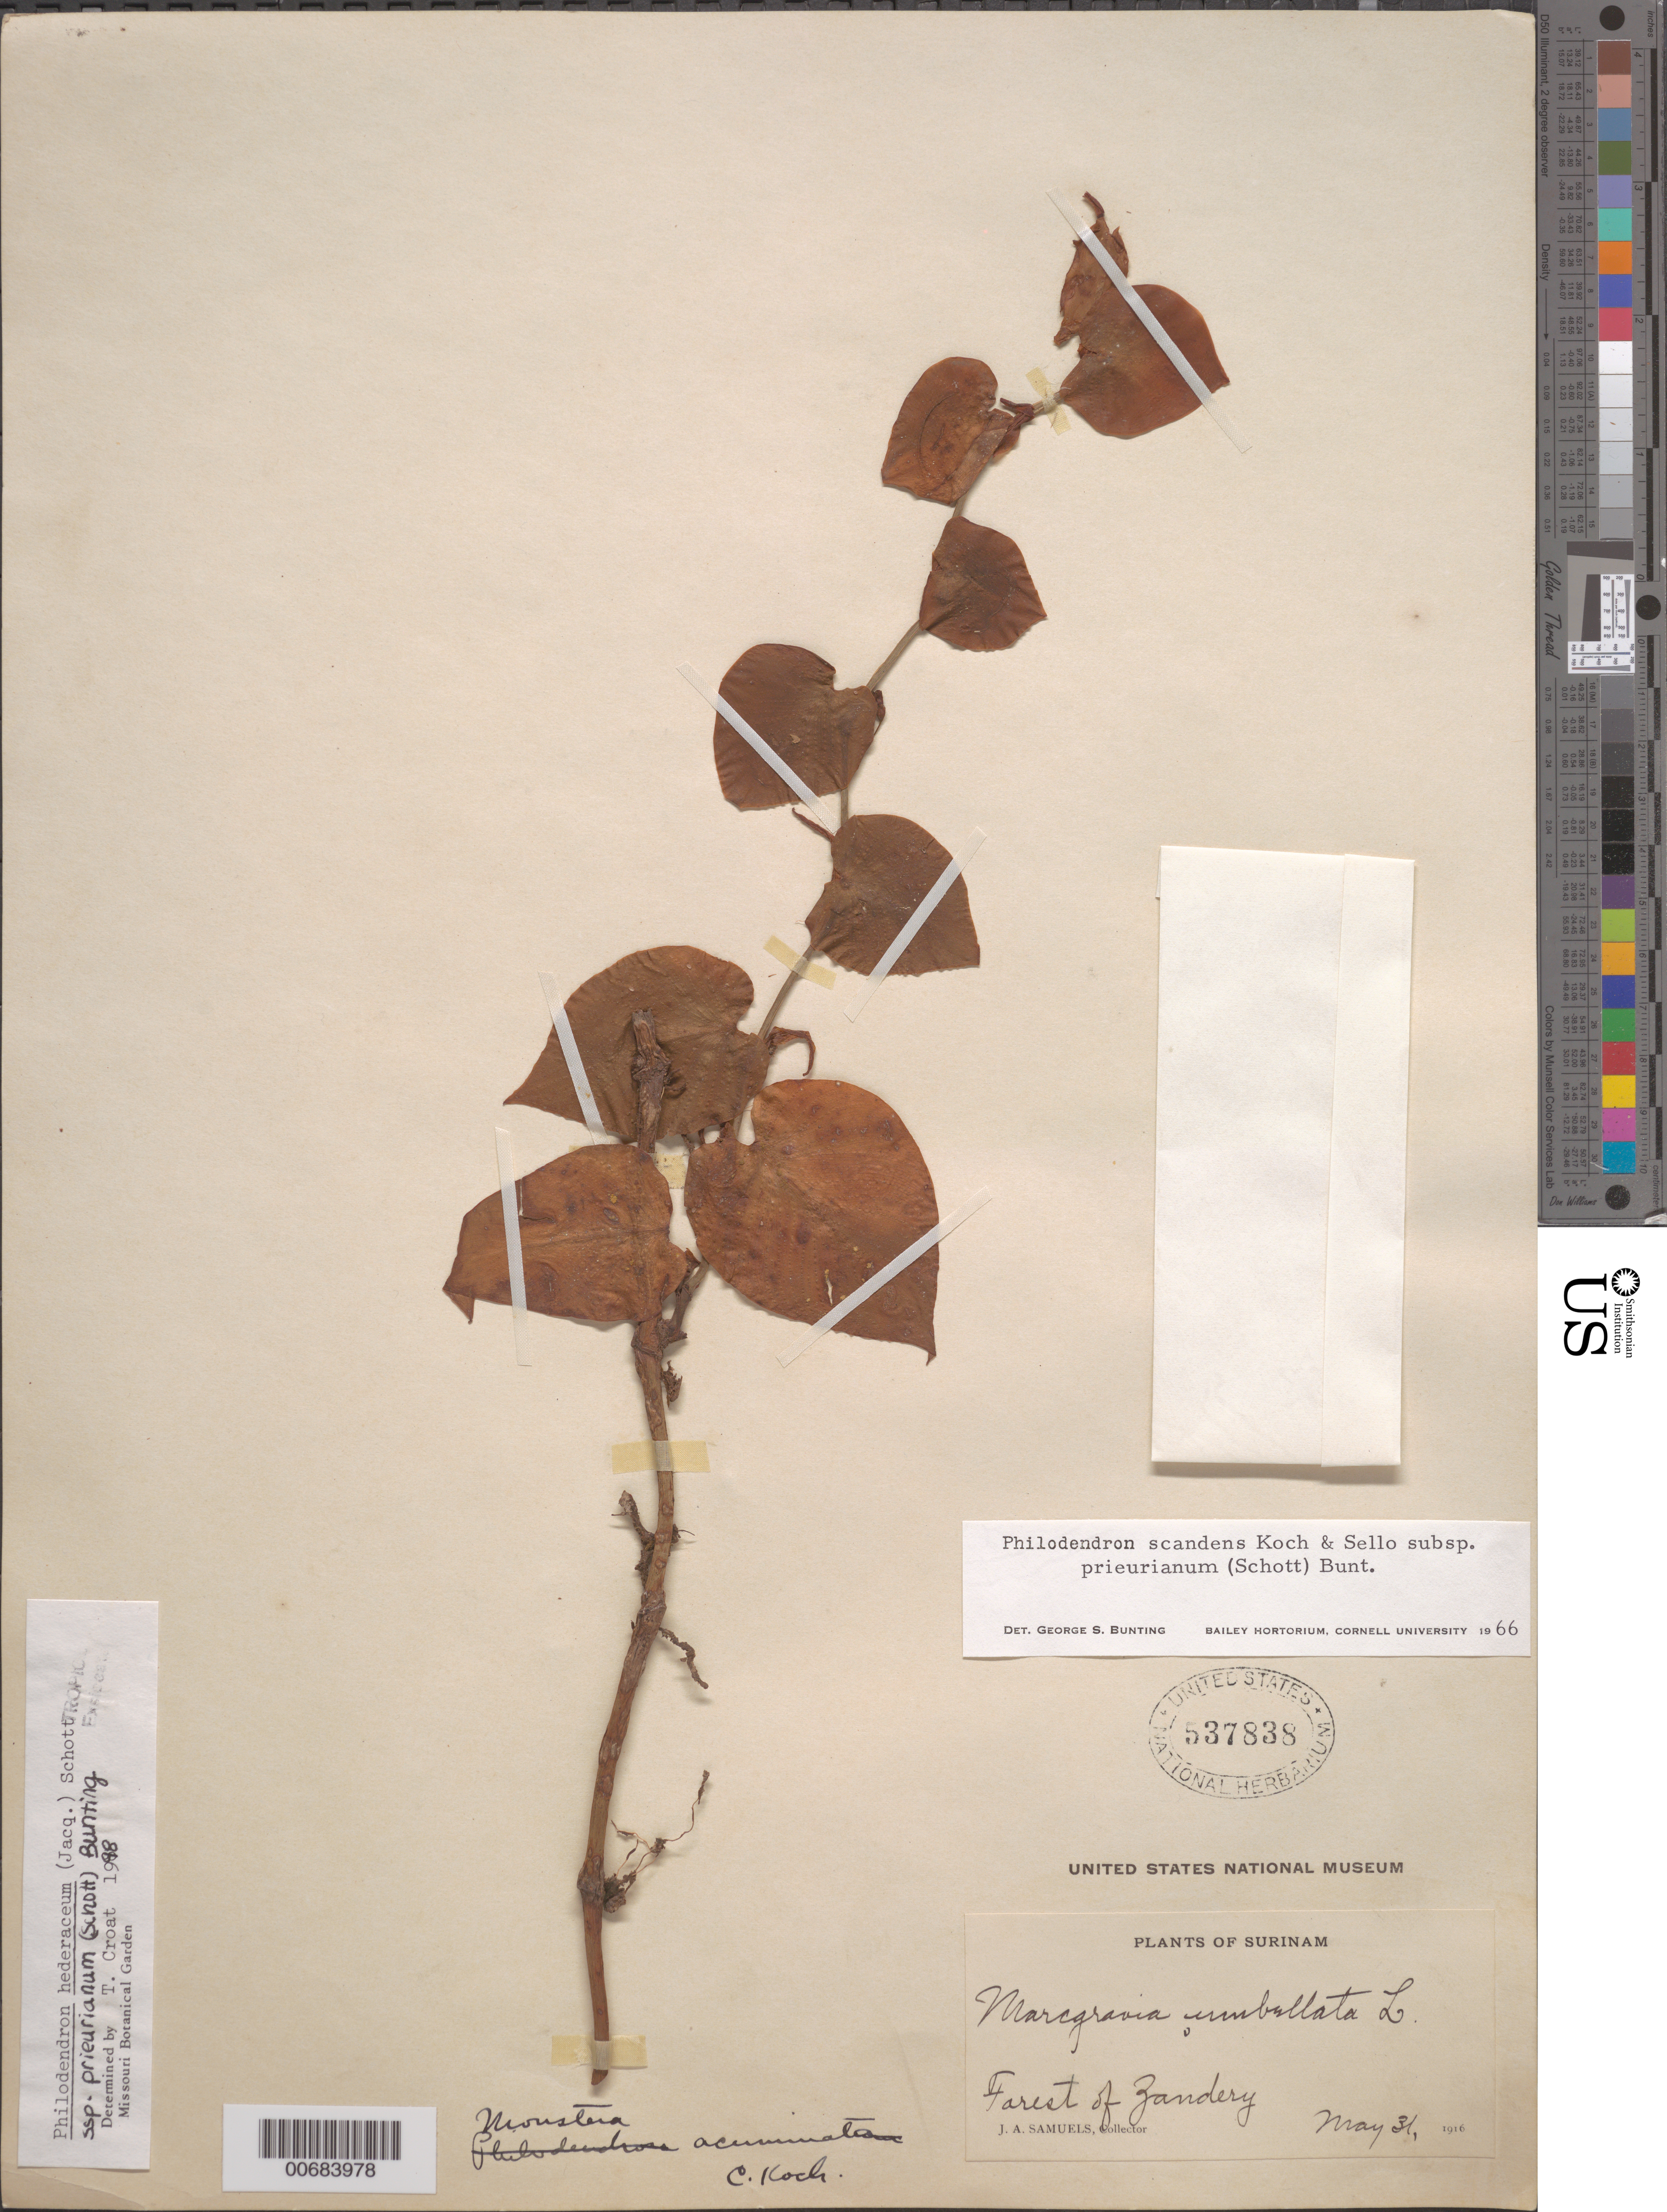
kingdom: Plantae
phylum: Tracheophyta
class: Liliopsida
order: Alismatales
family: Araceae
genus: Philodendron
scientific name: Philodendron hederaceum subsp. prieurianum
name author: (Schott) G.S. Bunting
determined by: Croat, Thomas B., Missouri Botanical Garden (MO)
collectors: J. A. Samuels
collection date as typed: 31-May-16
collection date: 1916-05-31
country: Suriname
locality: Forest of Zandery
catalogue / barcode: US 537838